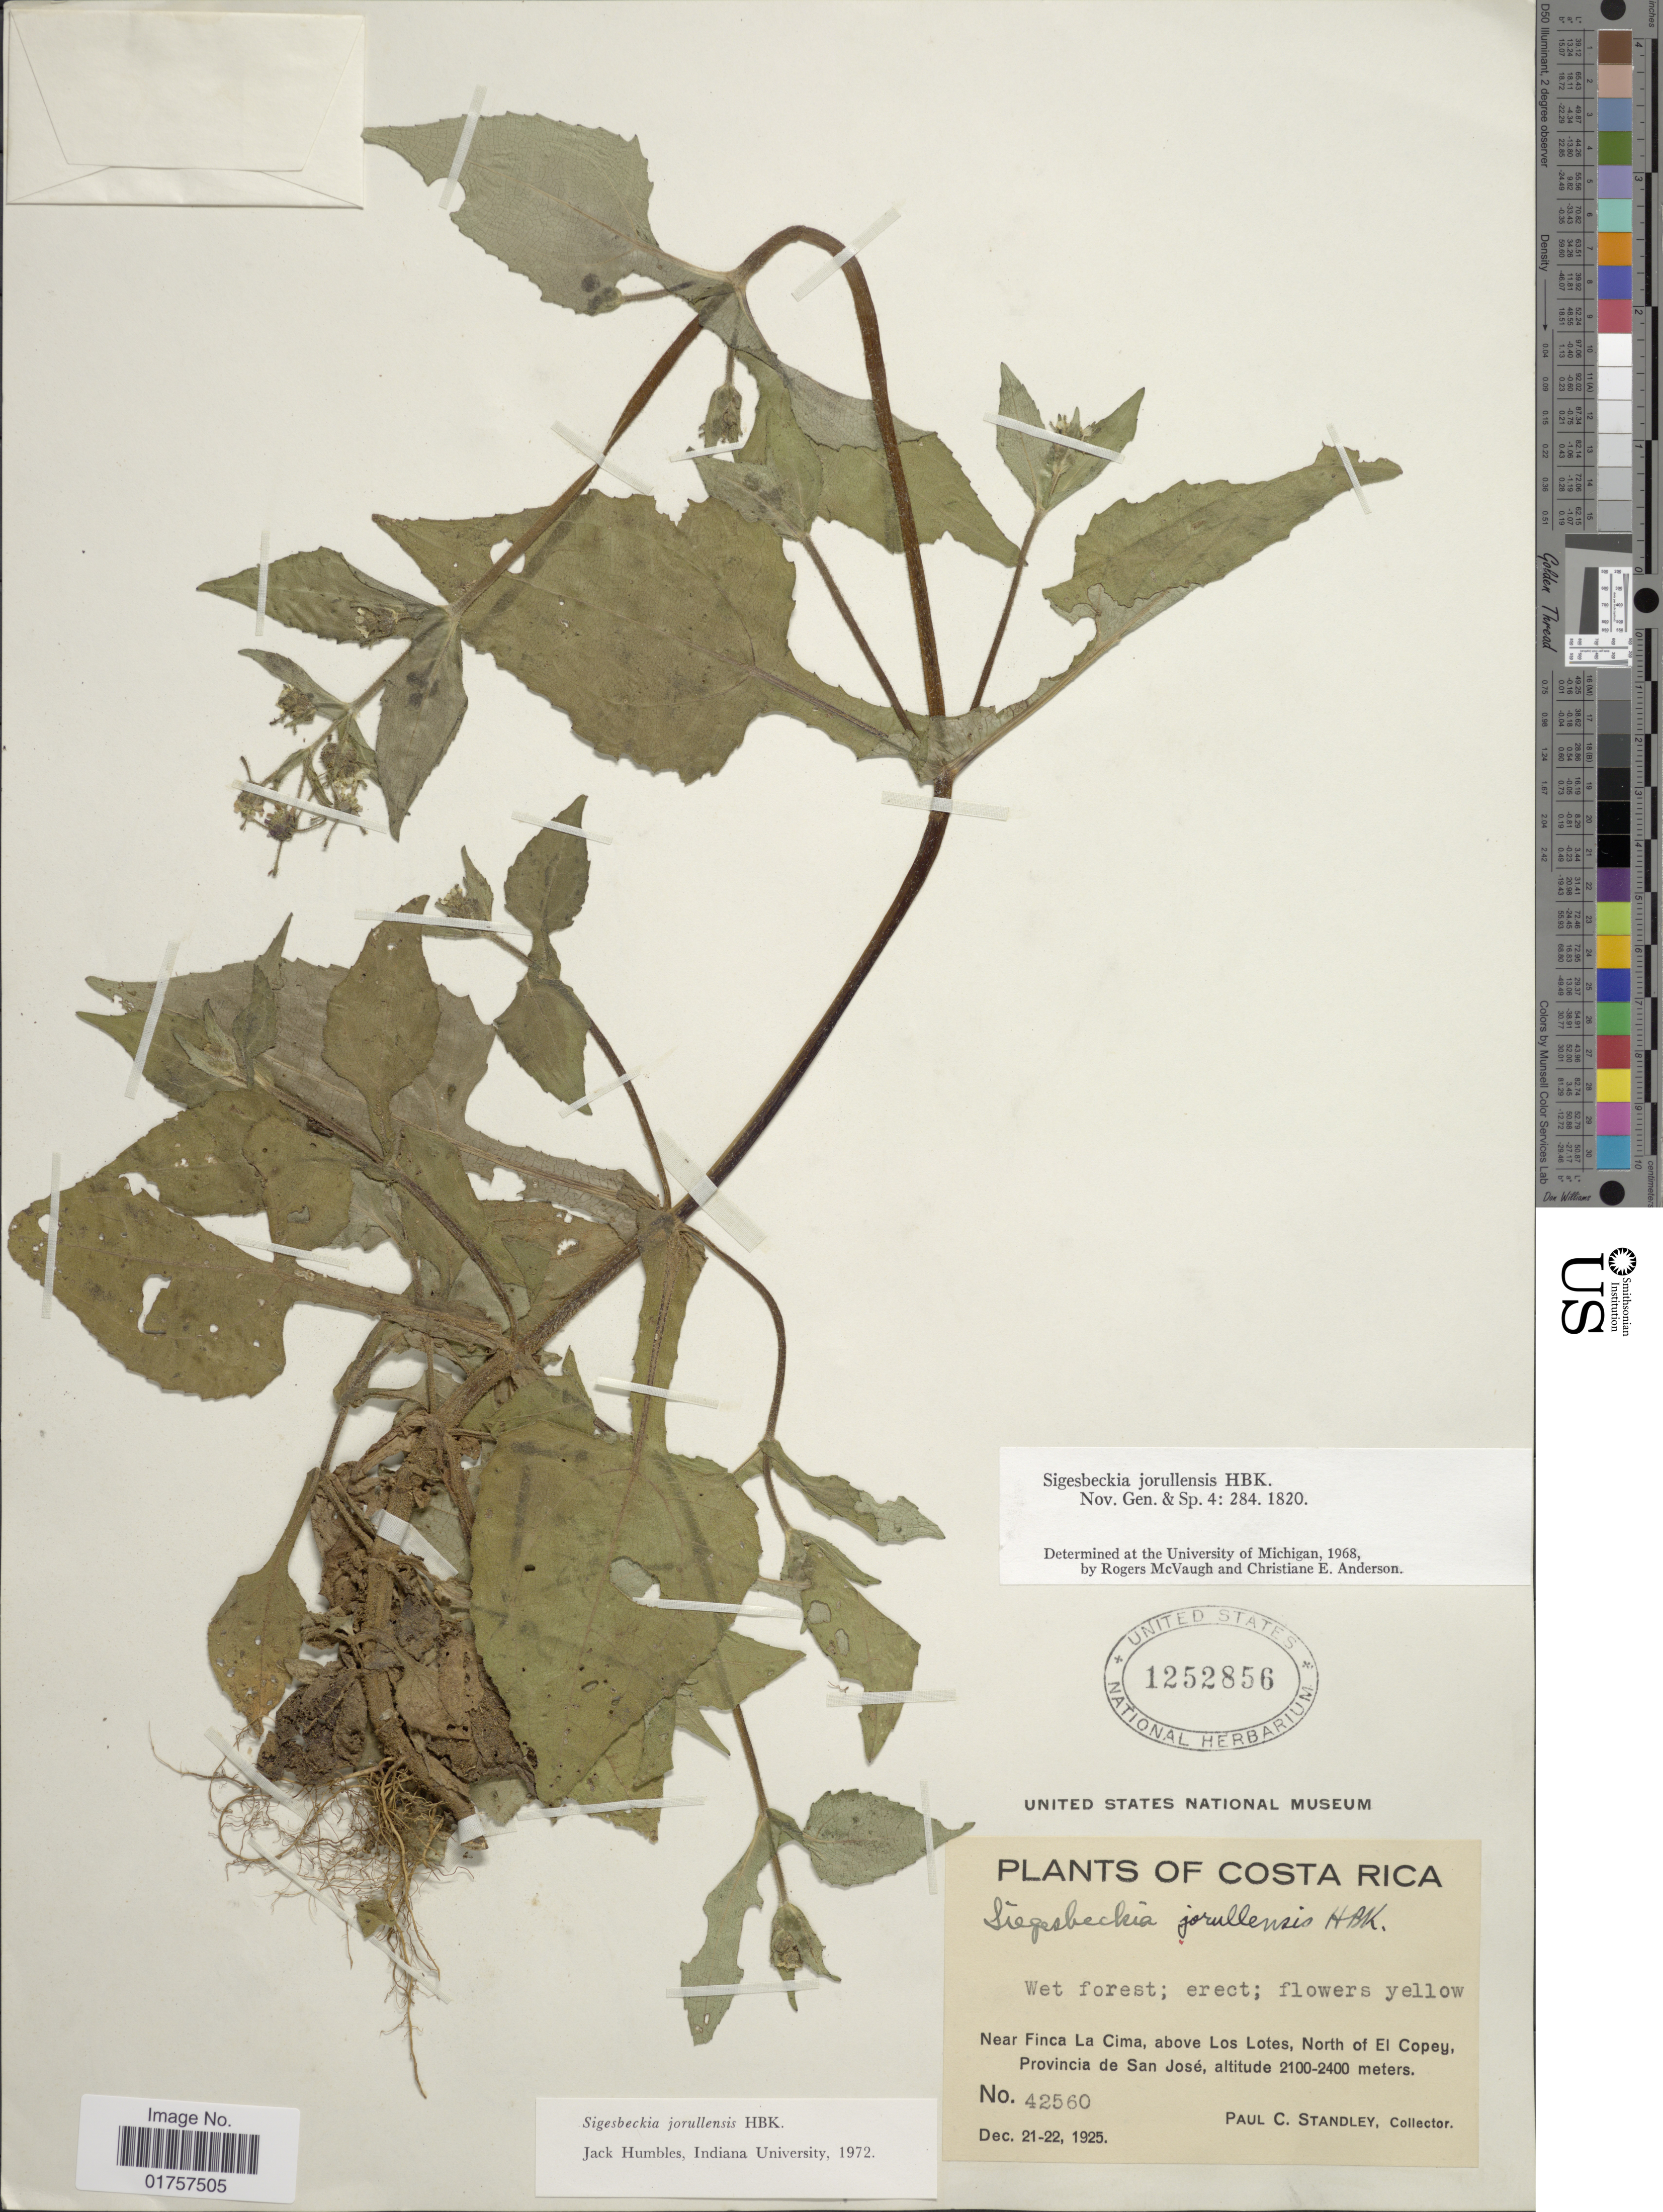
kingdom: Plantae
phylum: Tracheophyta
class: Magnoliopsida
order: Asterales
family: Asteraceae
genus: Sigesbeckia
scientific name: Sigesbeckia jorullensis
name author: Kunth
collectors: P. C. Standley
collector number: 42560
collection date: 1925-12-21/1925-12-22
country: Costa Rica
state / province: San José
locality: Near Finca La Cima, above Los Lotes, North of El Copey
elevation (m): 2100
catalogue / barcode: US 1252856